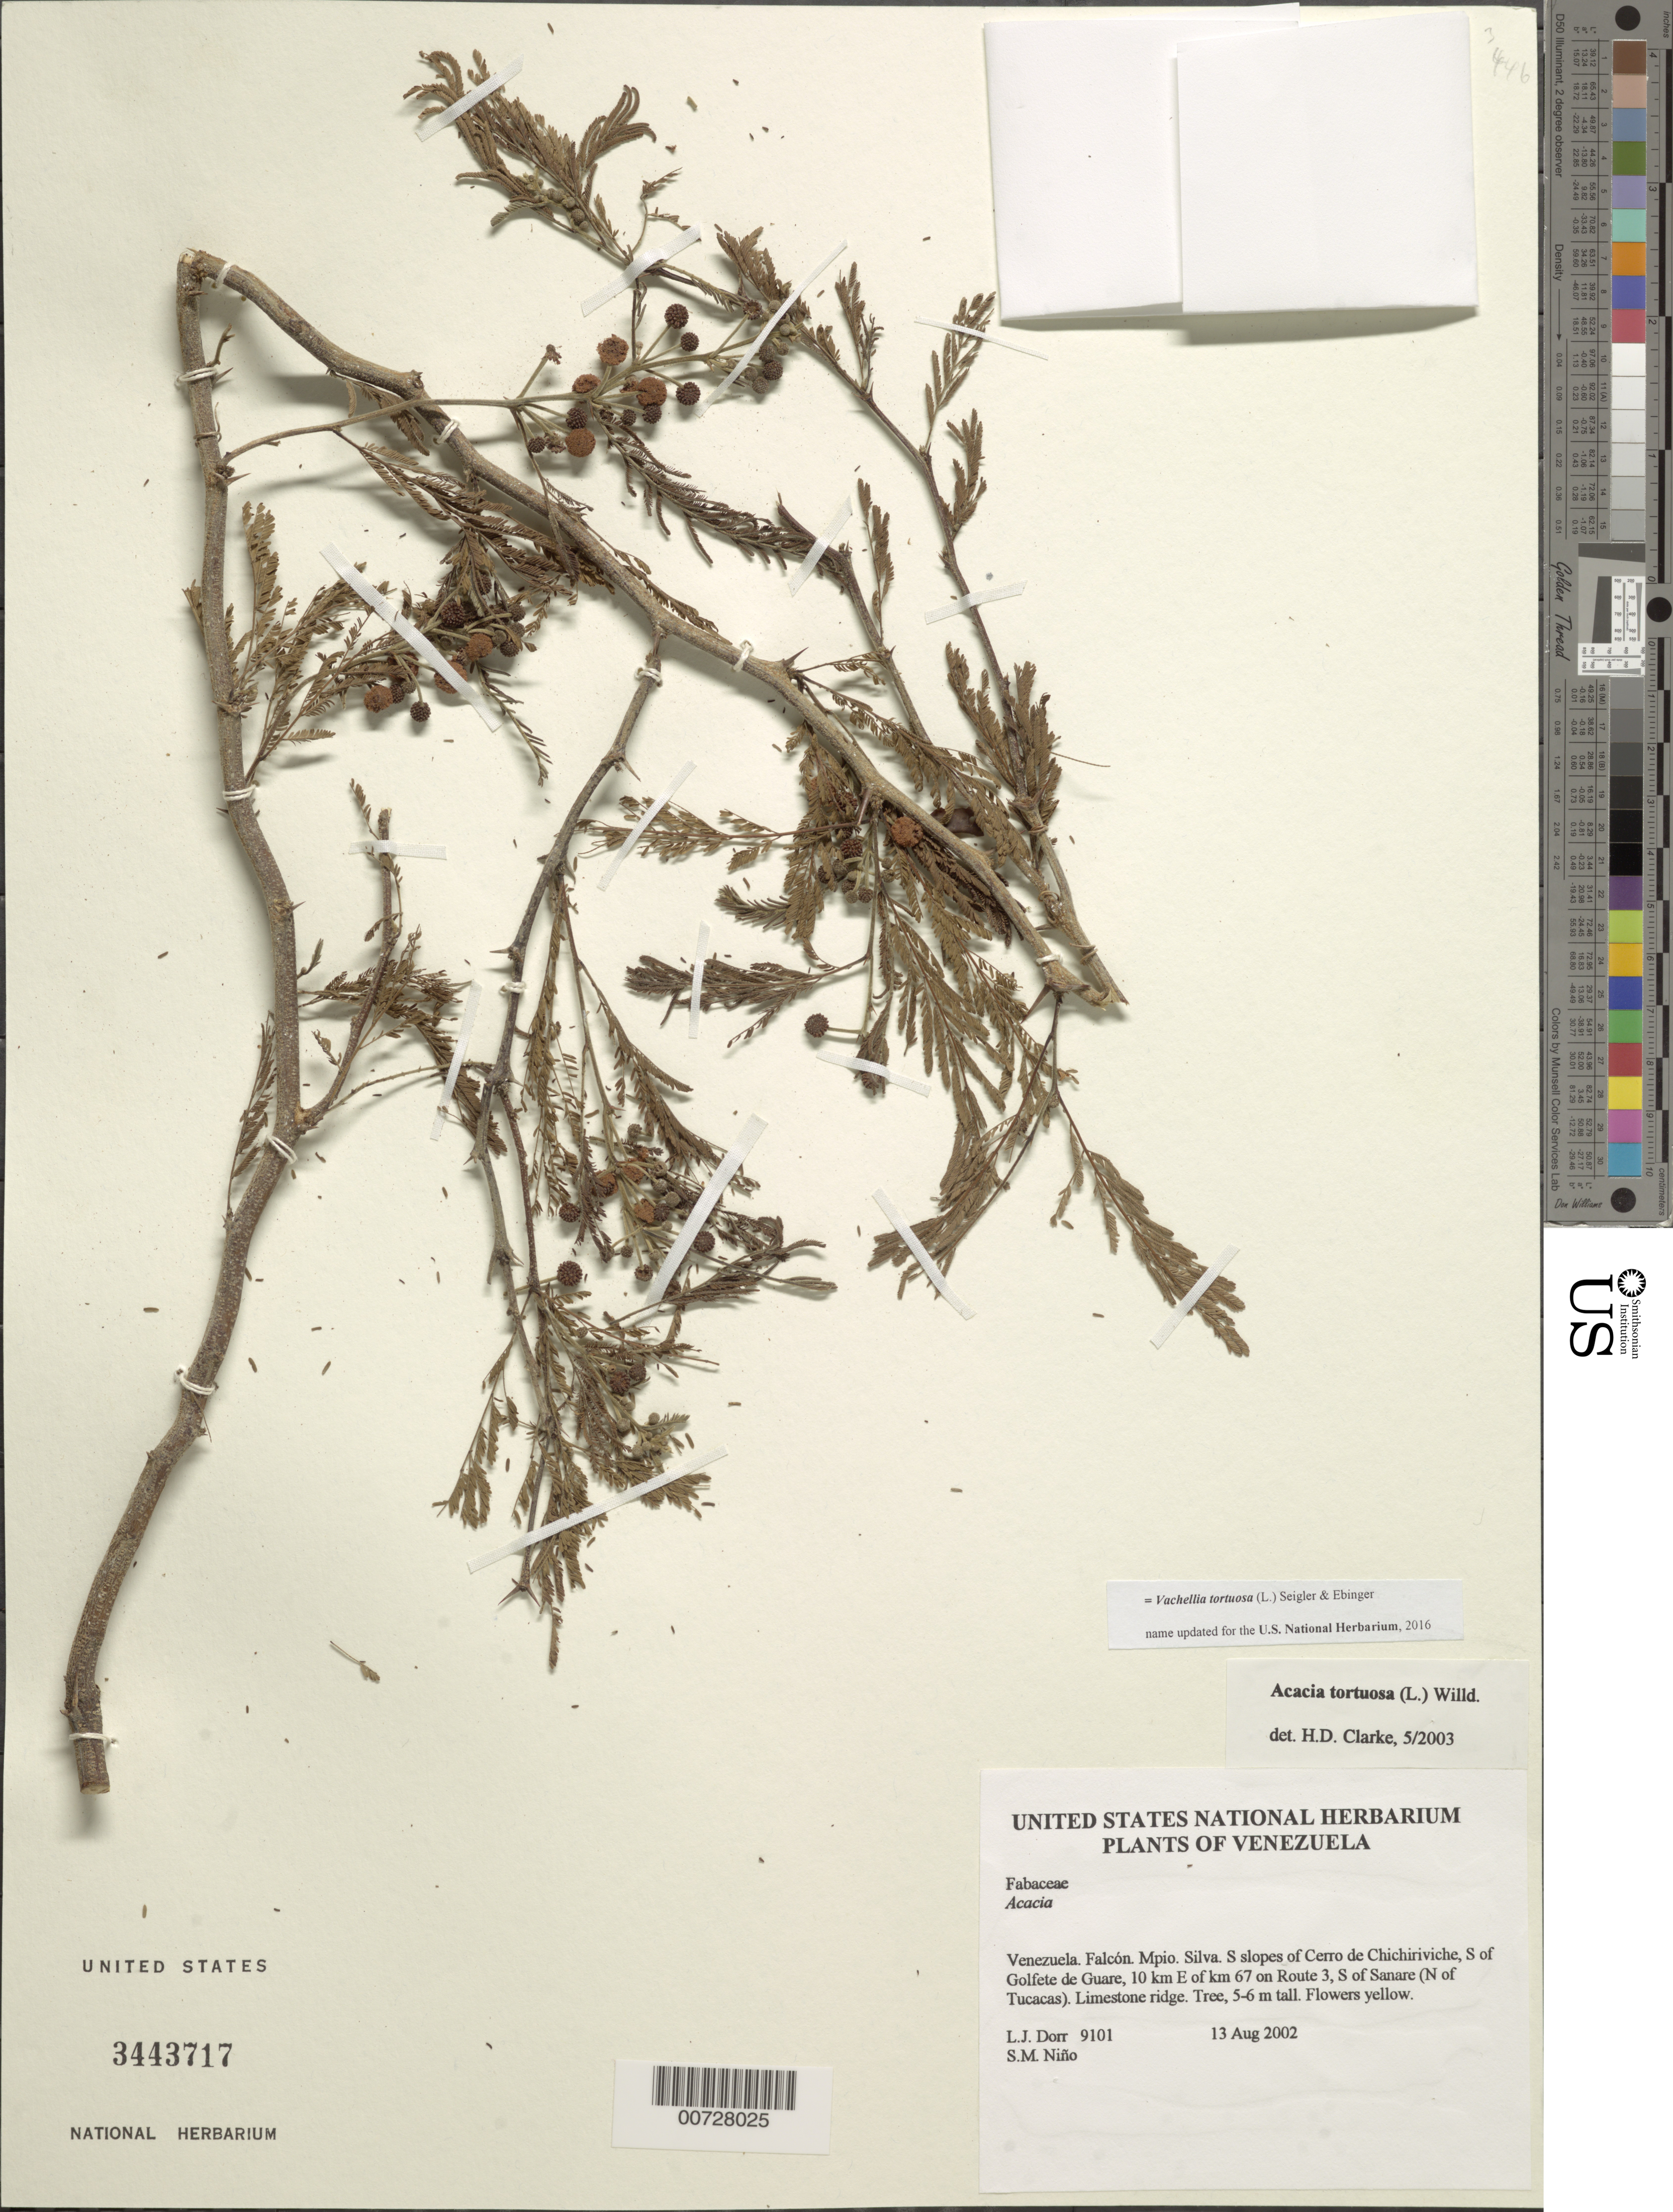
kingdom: Plantae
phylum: Tracheophyta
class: Magnoliopsida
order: Fabales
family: Fabaceae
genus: Vachellia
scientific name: Vachellia tortuosa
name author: (L.) Seigler & Ebinger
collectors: L. J. Dorr & S. M. Niño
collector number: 9101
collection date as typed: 13 Aug 2002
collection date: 2002-08-13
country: Venezuela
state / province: Falcón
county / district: Silva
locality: S slopes of Cerro de Chichiriviche, S of Golfete de Guare, 10 km E of km 67 on Route 3, S of Sanare (N of Tucacas).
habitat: Limestone ridge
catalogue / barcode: US 3443717